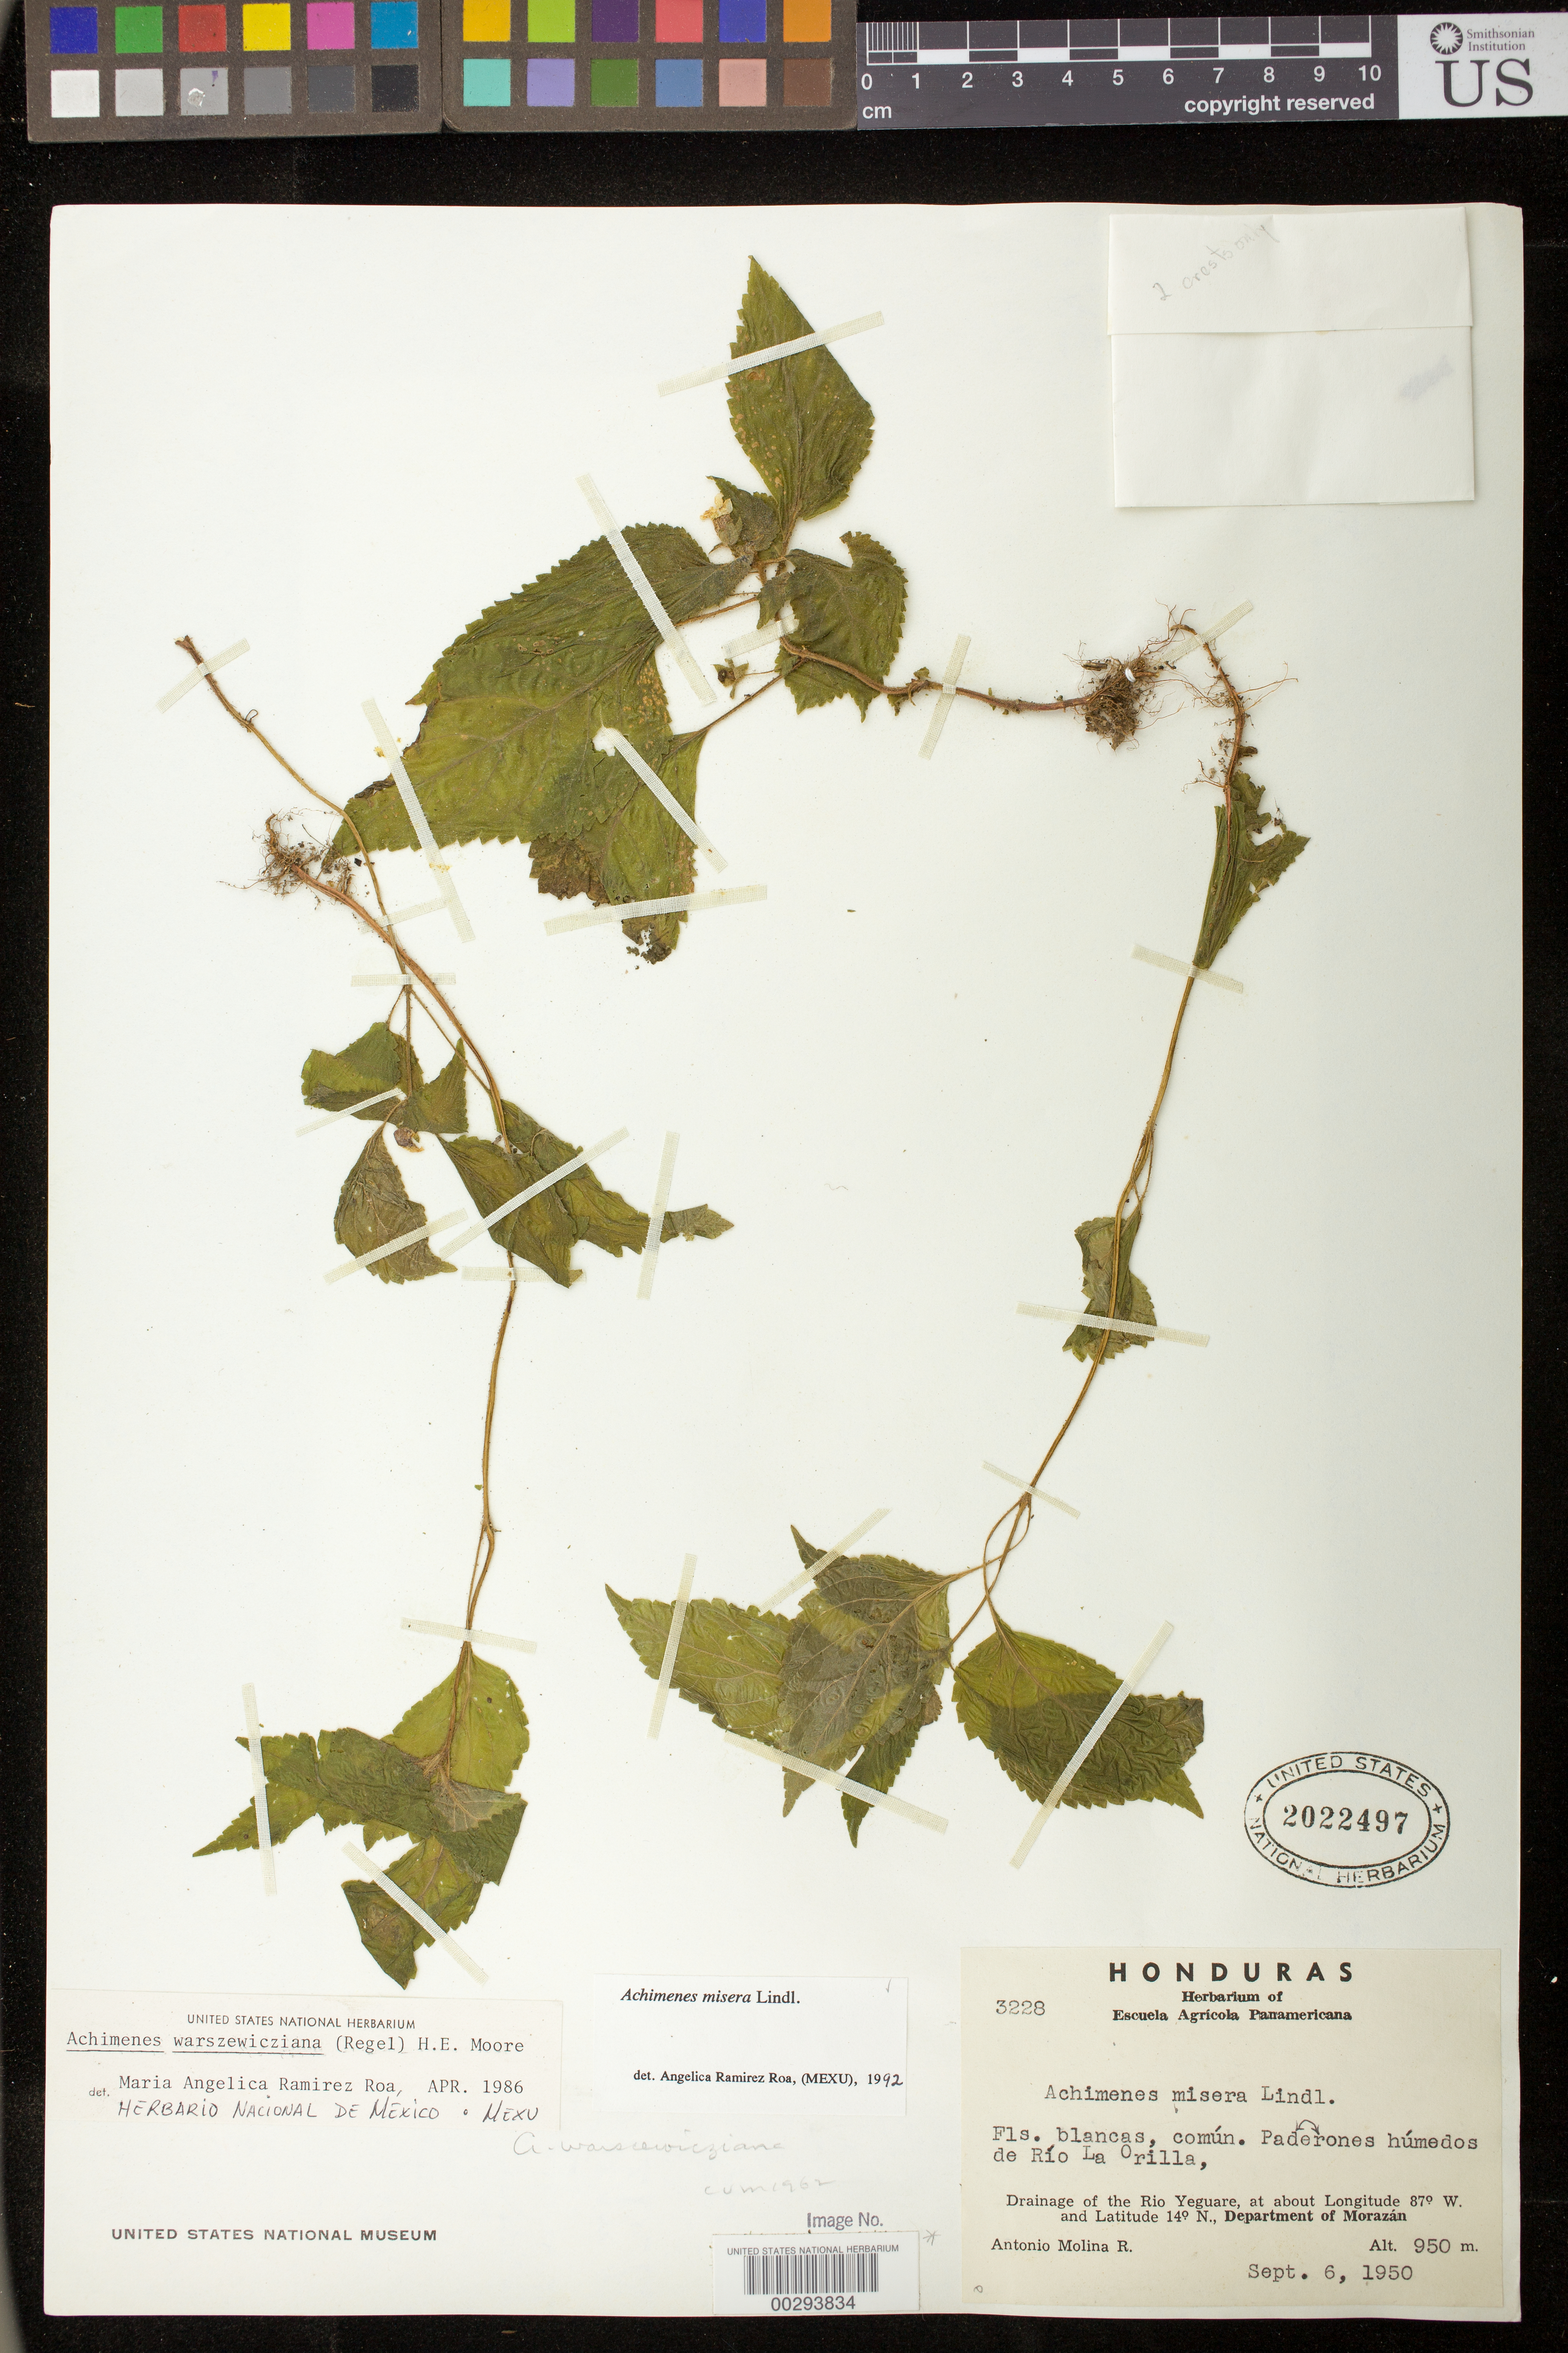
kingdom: Plantae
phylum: Tracheophyta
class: Magnoliopsida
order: Lamiales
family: Gesneriaceae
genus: Achimenes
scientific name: Achimenes misera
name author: Lindl.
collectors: A. Molina R.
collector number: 3228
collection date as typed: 06 Sep 1950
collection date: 1950-09-06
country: Honduras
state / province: Fco. Morazán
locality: Drainage of the Rio Yeguare, Río La Orilla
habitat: Paredones humedos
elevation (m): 950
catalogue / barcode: US 2022497